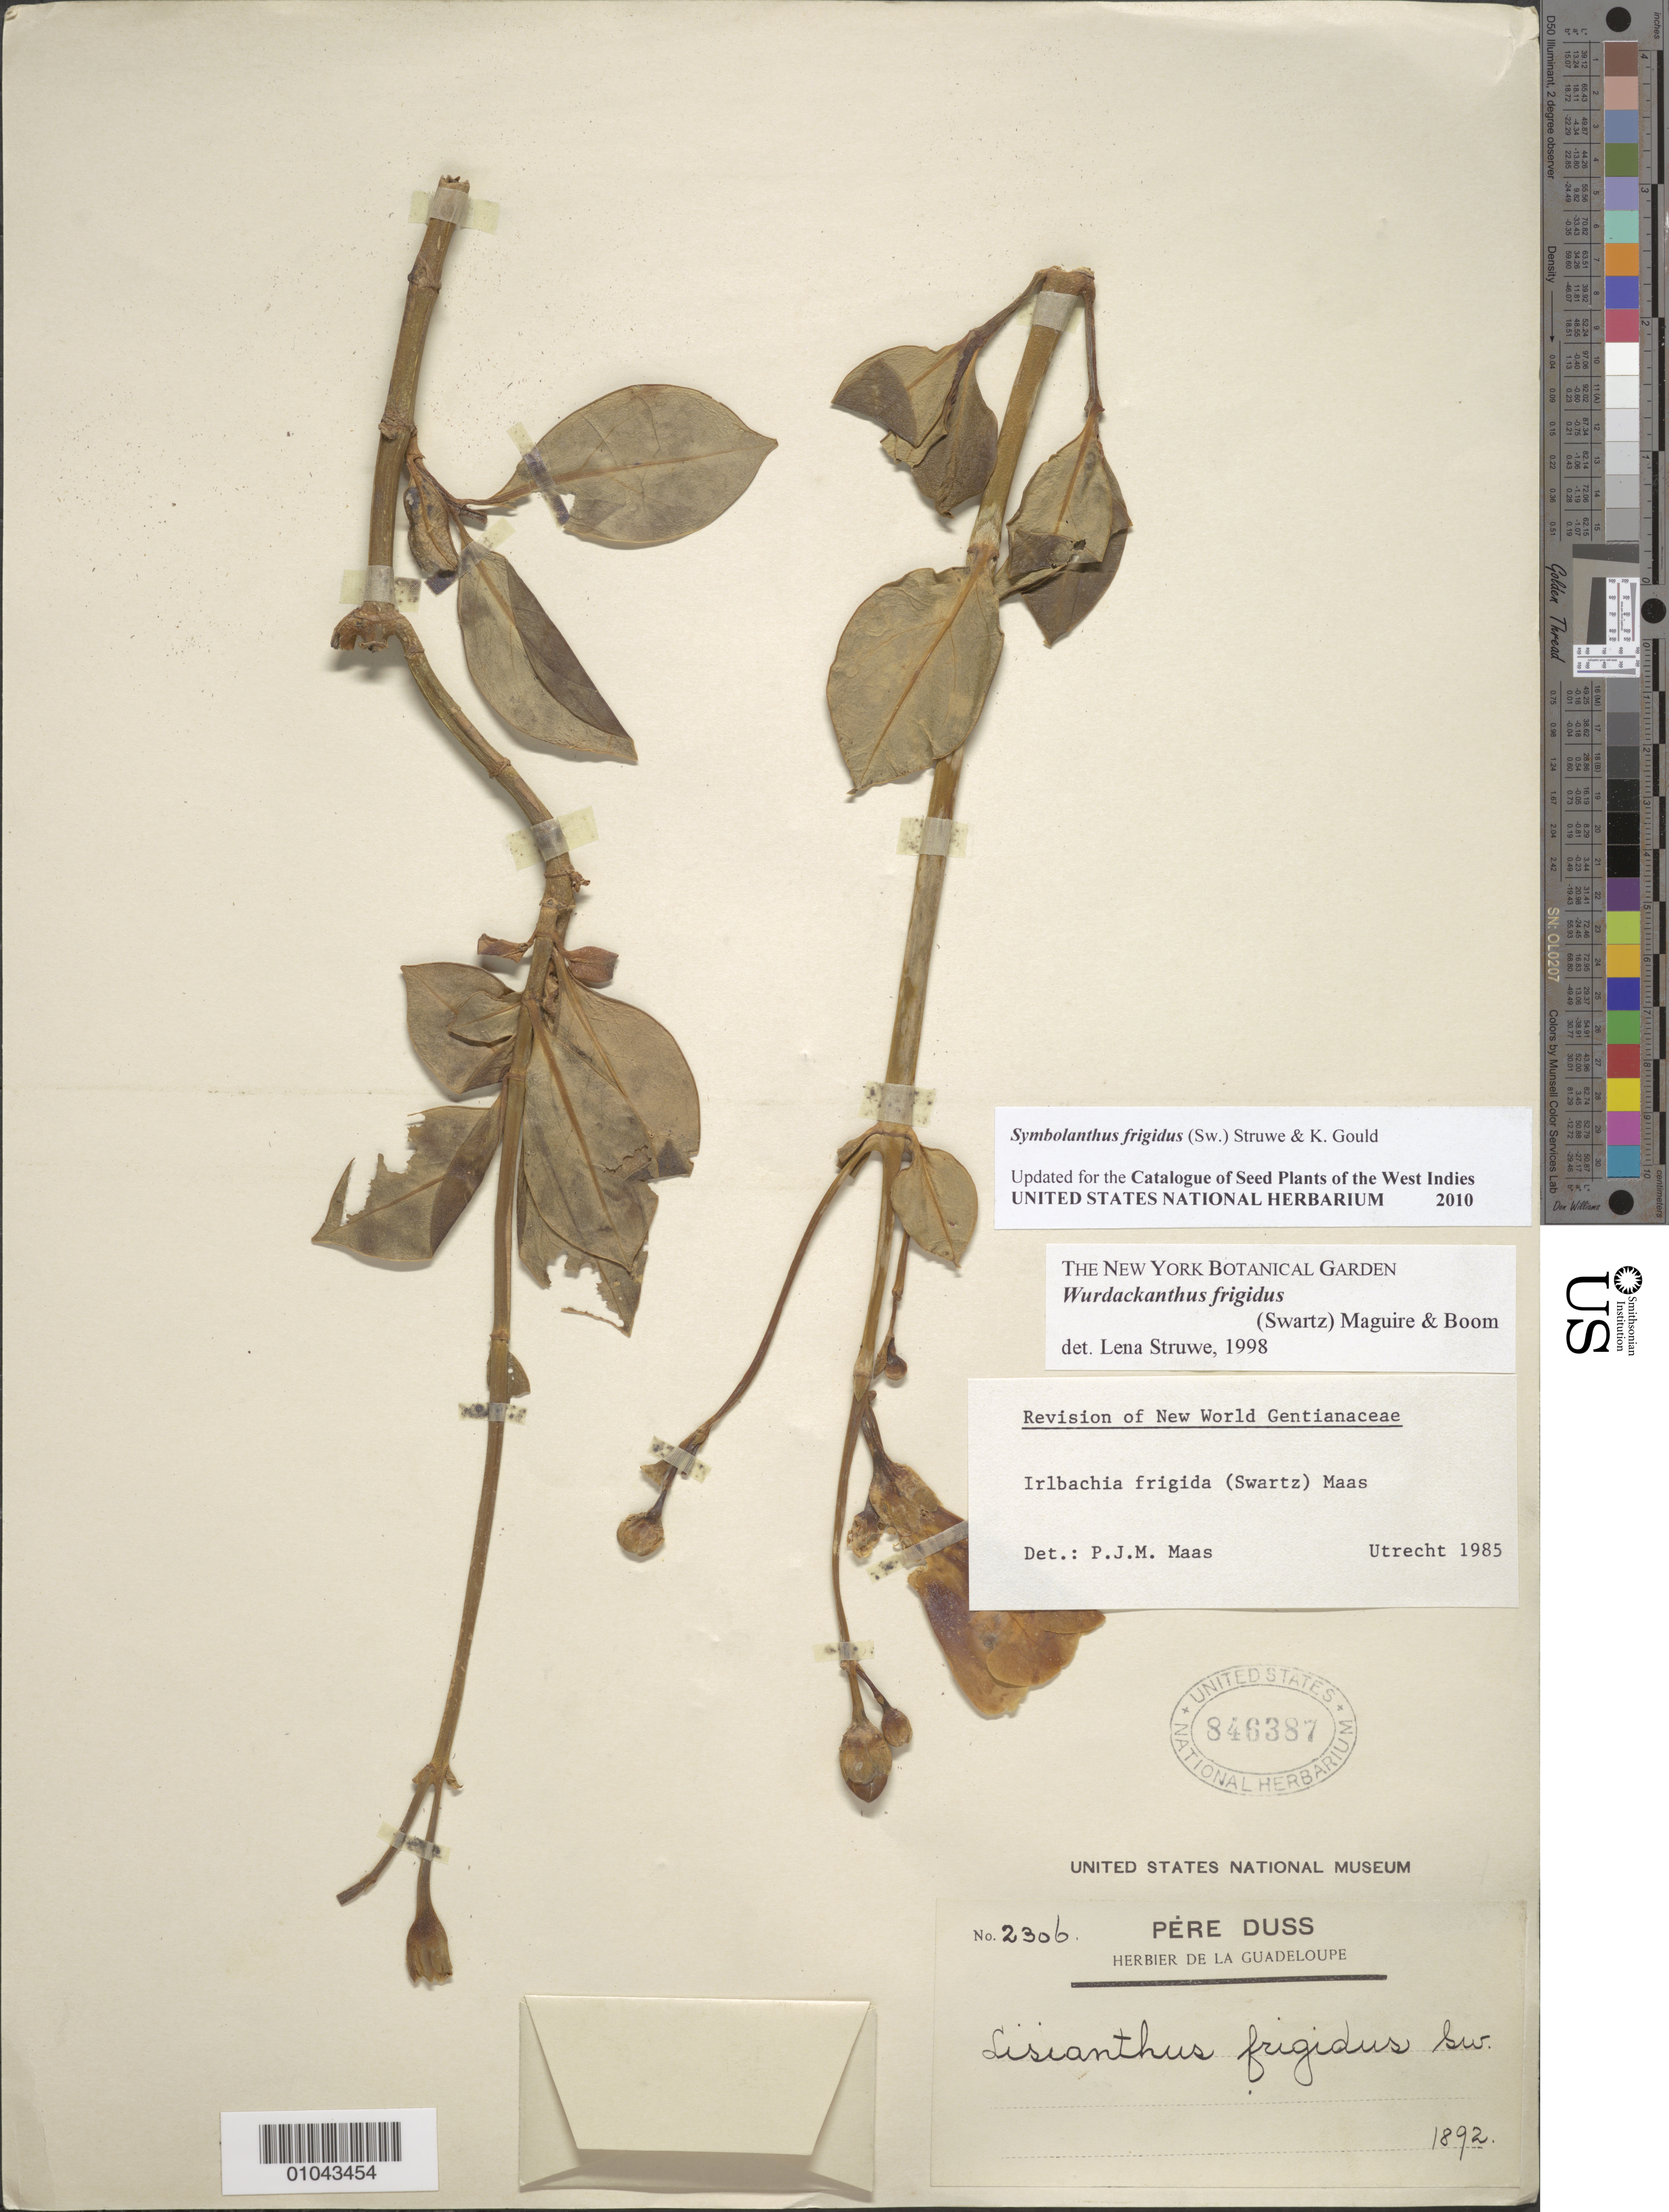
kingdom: Plantae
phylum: Tracheophyta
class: Magnoliopsida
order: Gentianales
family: Gentianaceae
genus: Symbolanthus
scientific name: Symbolanthus frigidus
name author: (Sw.) Struwe & K. R. Gould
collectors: Père Duss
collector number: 2306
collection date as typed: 1892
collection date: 1892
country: Guadeloupe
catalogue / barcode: US 846387